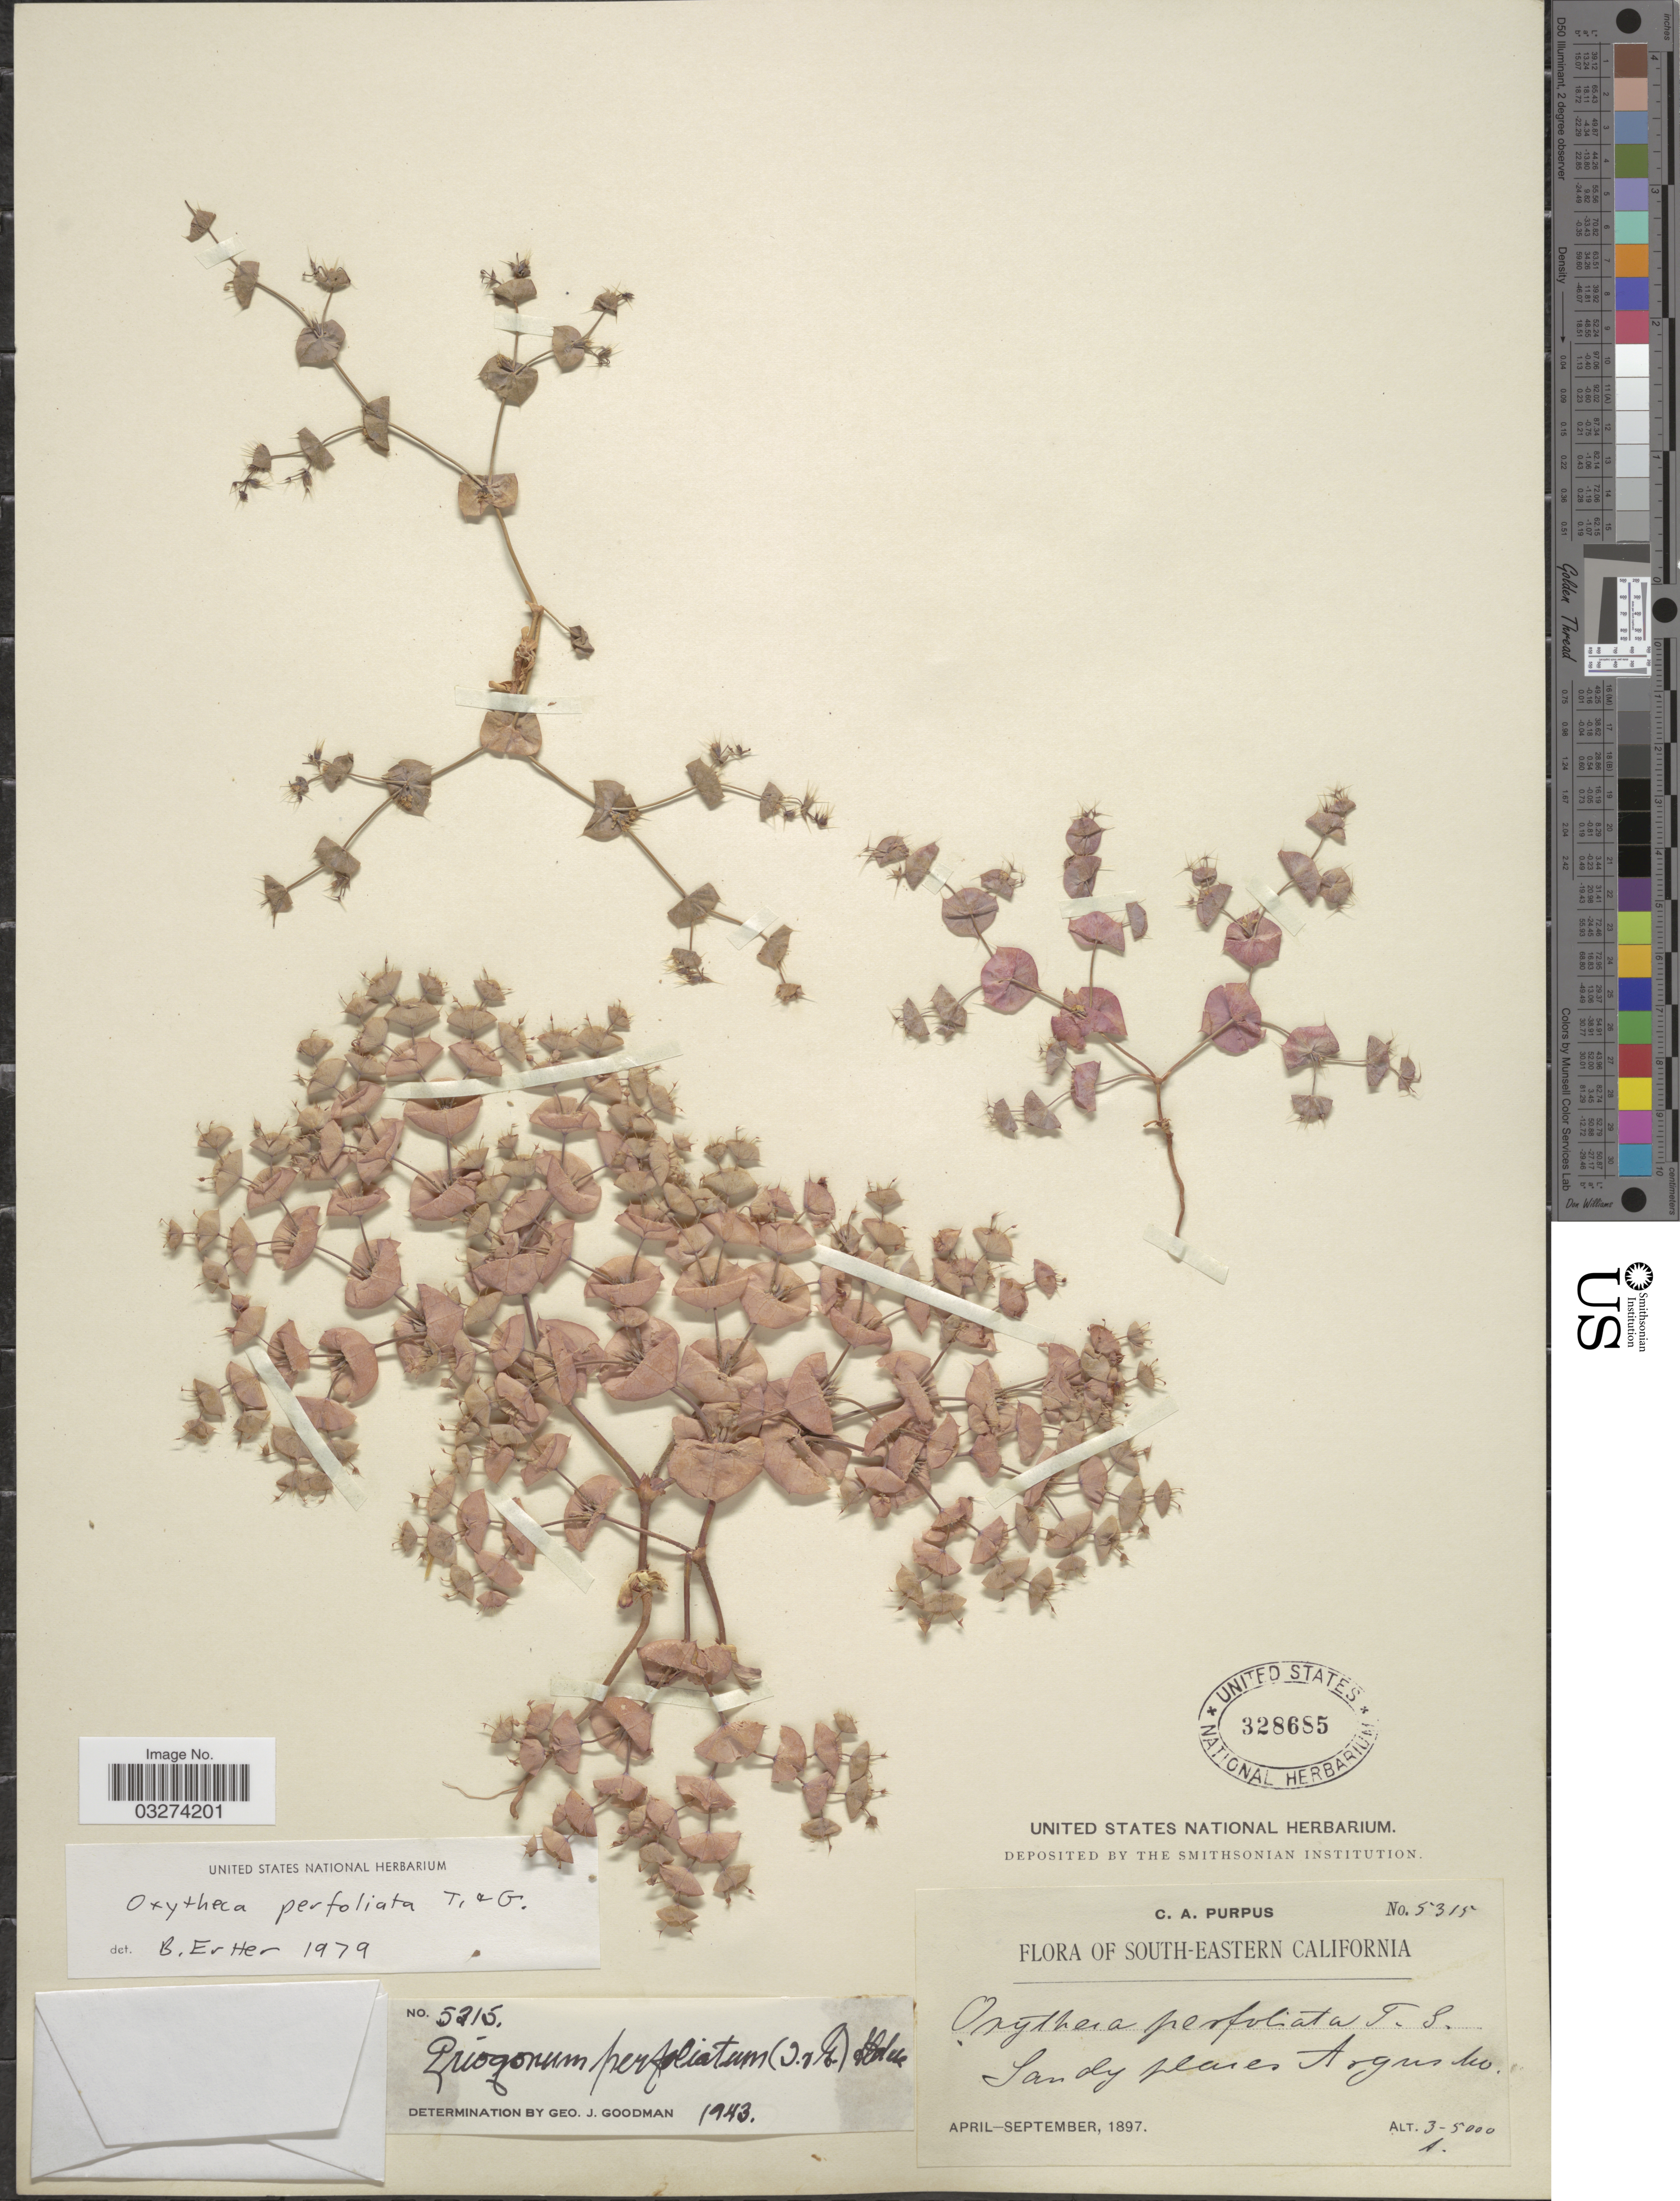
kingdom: Plantae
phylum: Tracheophyta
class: Magnoliopsida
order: Caryophyllales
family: Polygonaceae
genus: Oxytheca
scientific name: Oxytheca perfoliata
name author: Torr. & A. Gray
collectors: C. A. Purpus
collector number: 5315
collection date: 1897-04/1897-09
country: United States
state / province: California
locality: South-Eastern California. Sandy planes Argus Mo.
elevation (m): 914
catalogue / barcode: US 328685